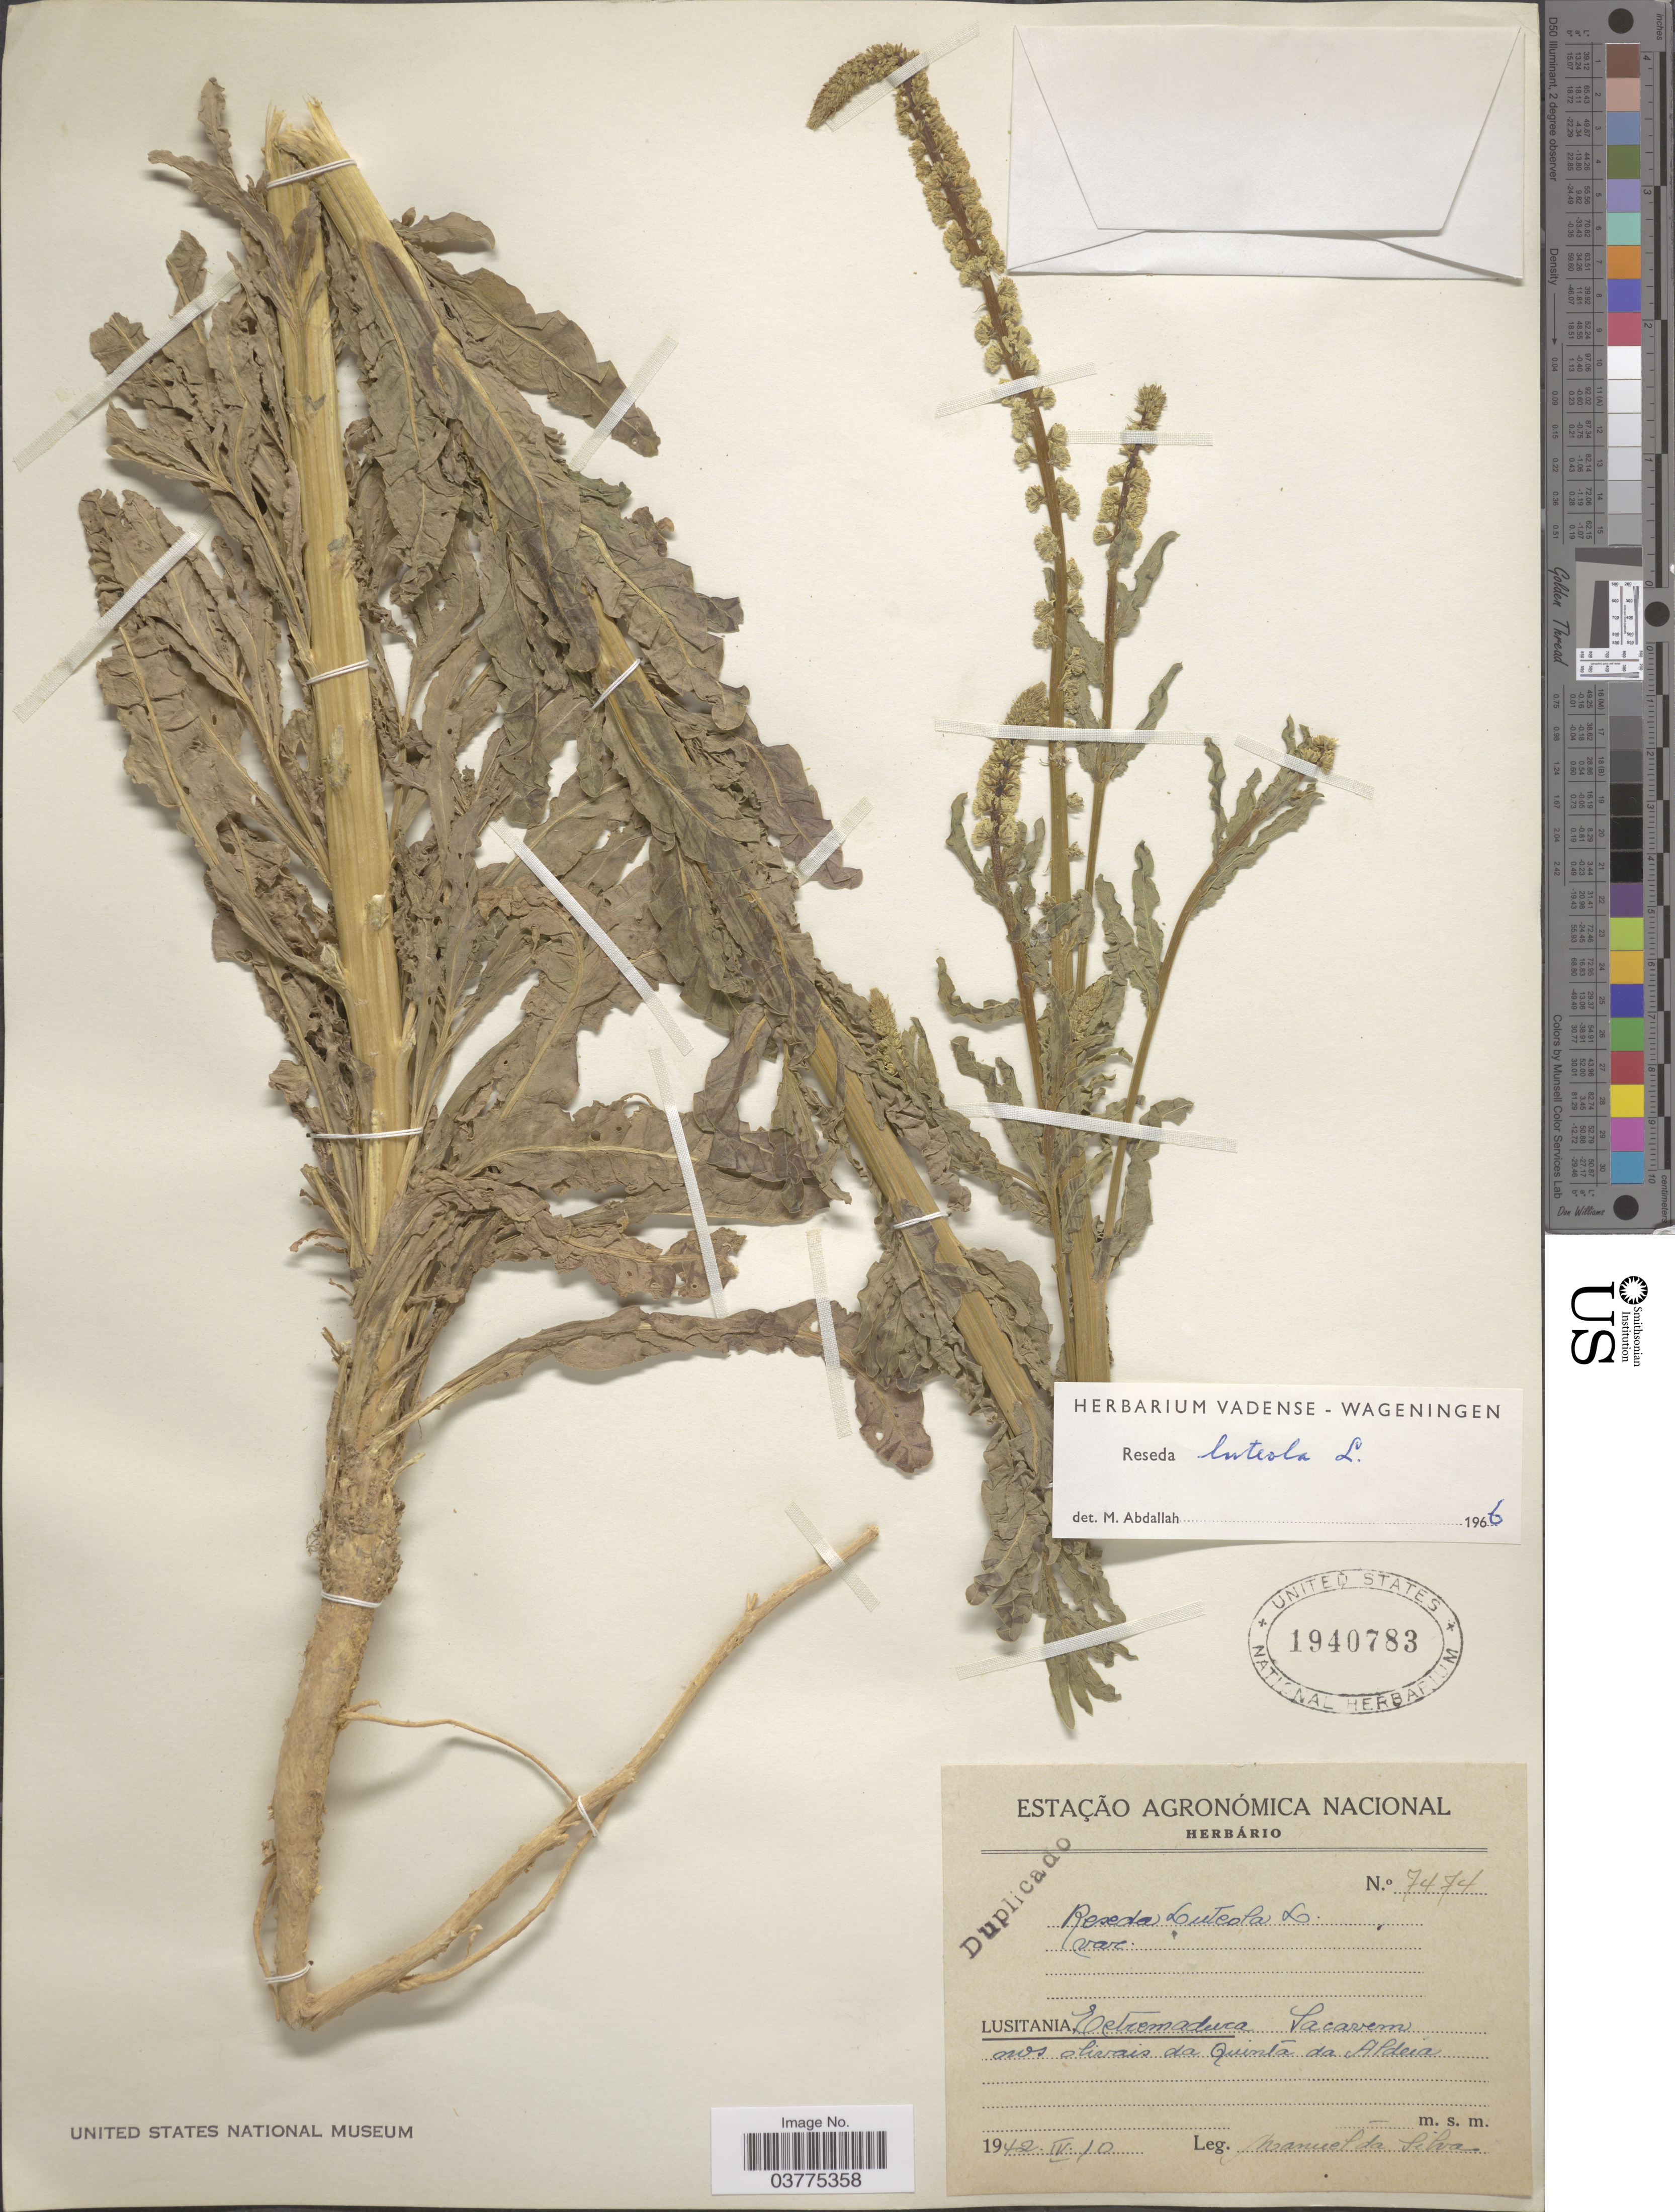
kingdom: Plantae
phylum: Tracheophyta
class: Magnoliopsida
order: Brassicales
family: Resedaceae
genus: Reseda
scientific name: Reseda luteola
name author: L.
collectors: M. Da Silva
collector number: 7474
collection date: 1942-04-10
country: Portugal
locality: Lusitania, Estremadura Sacavem nos olivais da Quinta da Aldeia.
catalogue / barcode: US 1940783